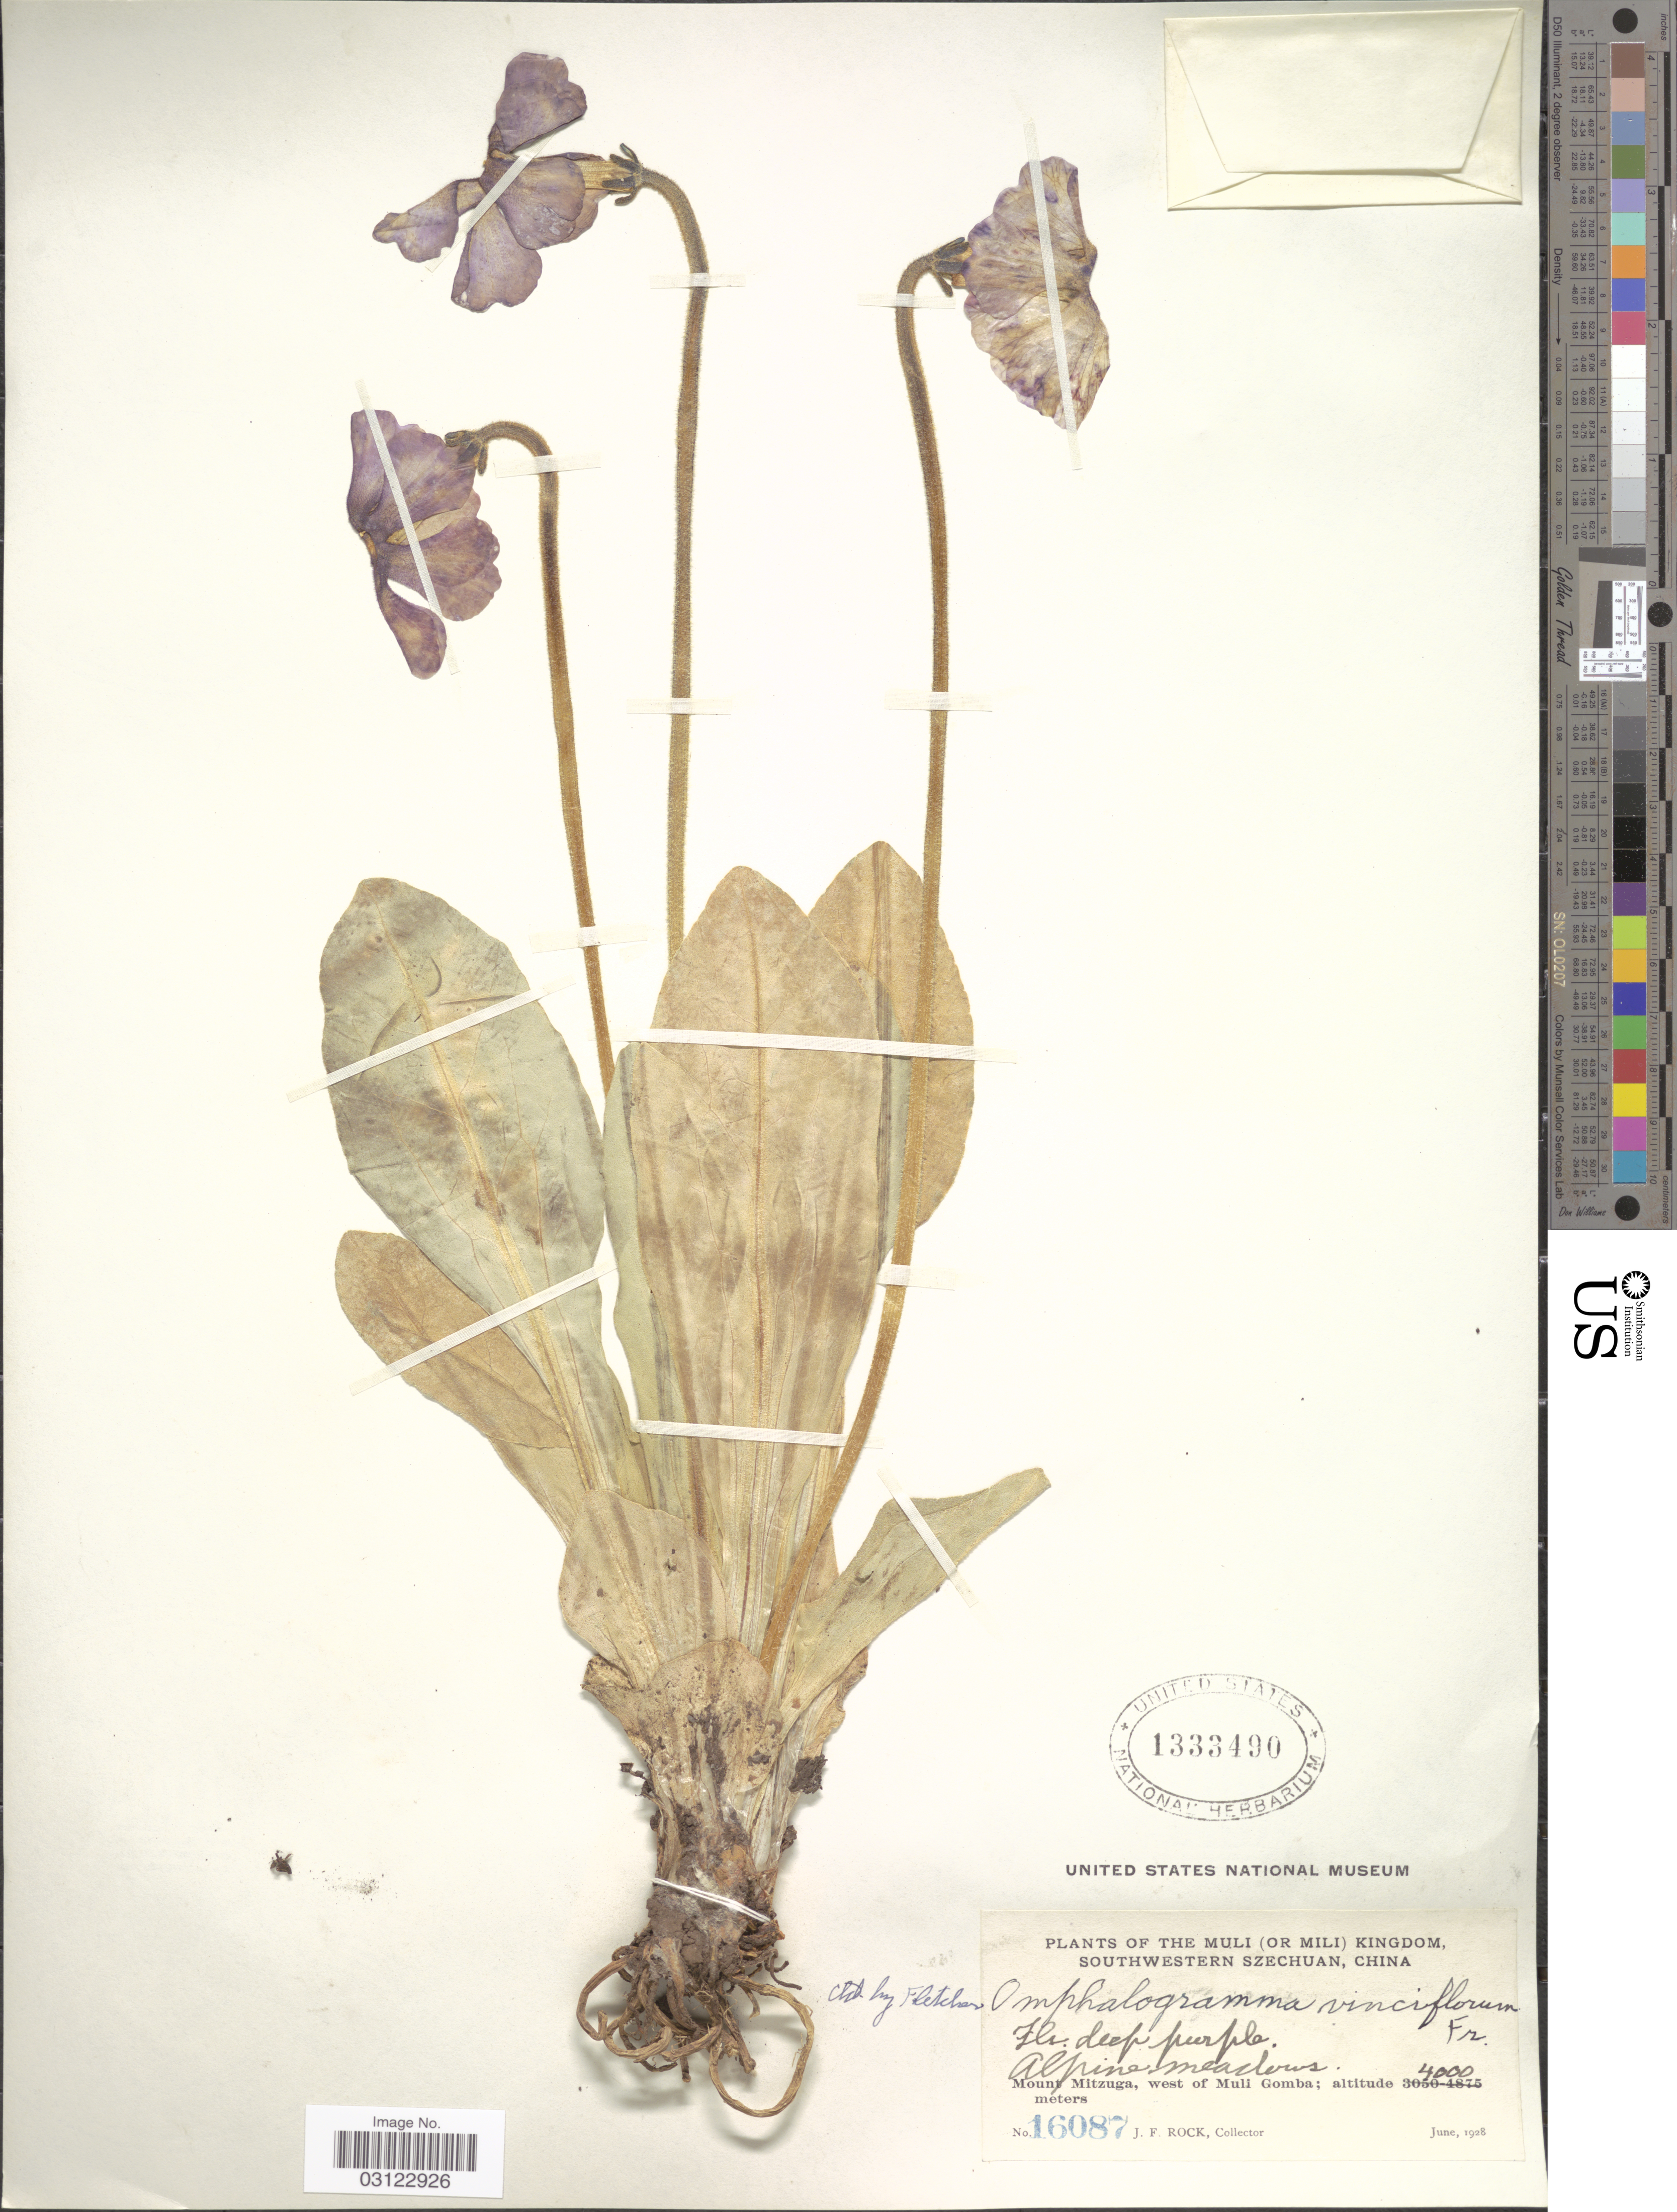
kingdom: Plantae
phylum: Tracheophyta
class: Magnoliopsida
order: Ericales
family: Primulaceae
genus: Omphalogramma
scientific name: Omphalogramma vinciflorum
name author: (Franch.) Franch.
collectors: J. Rock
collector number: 16087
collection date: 1928-06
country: China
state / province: Sichuan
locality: The Muli (or Mili) Kingdom, Southwestern Szechuan. Alpine meadows. Mount Mitzuga, west of Muli Gomba.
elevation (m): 4000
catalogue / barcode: US 1333490